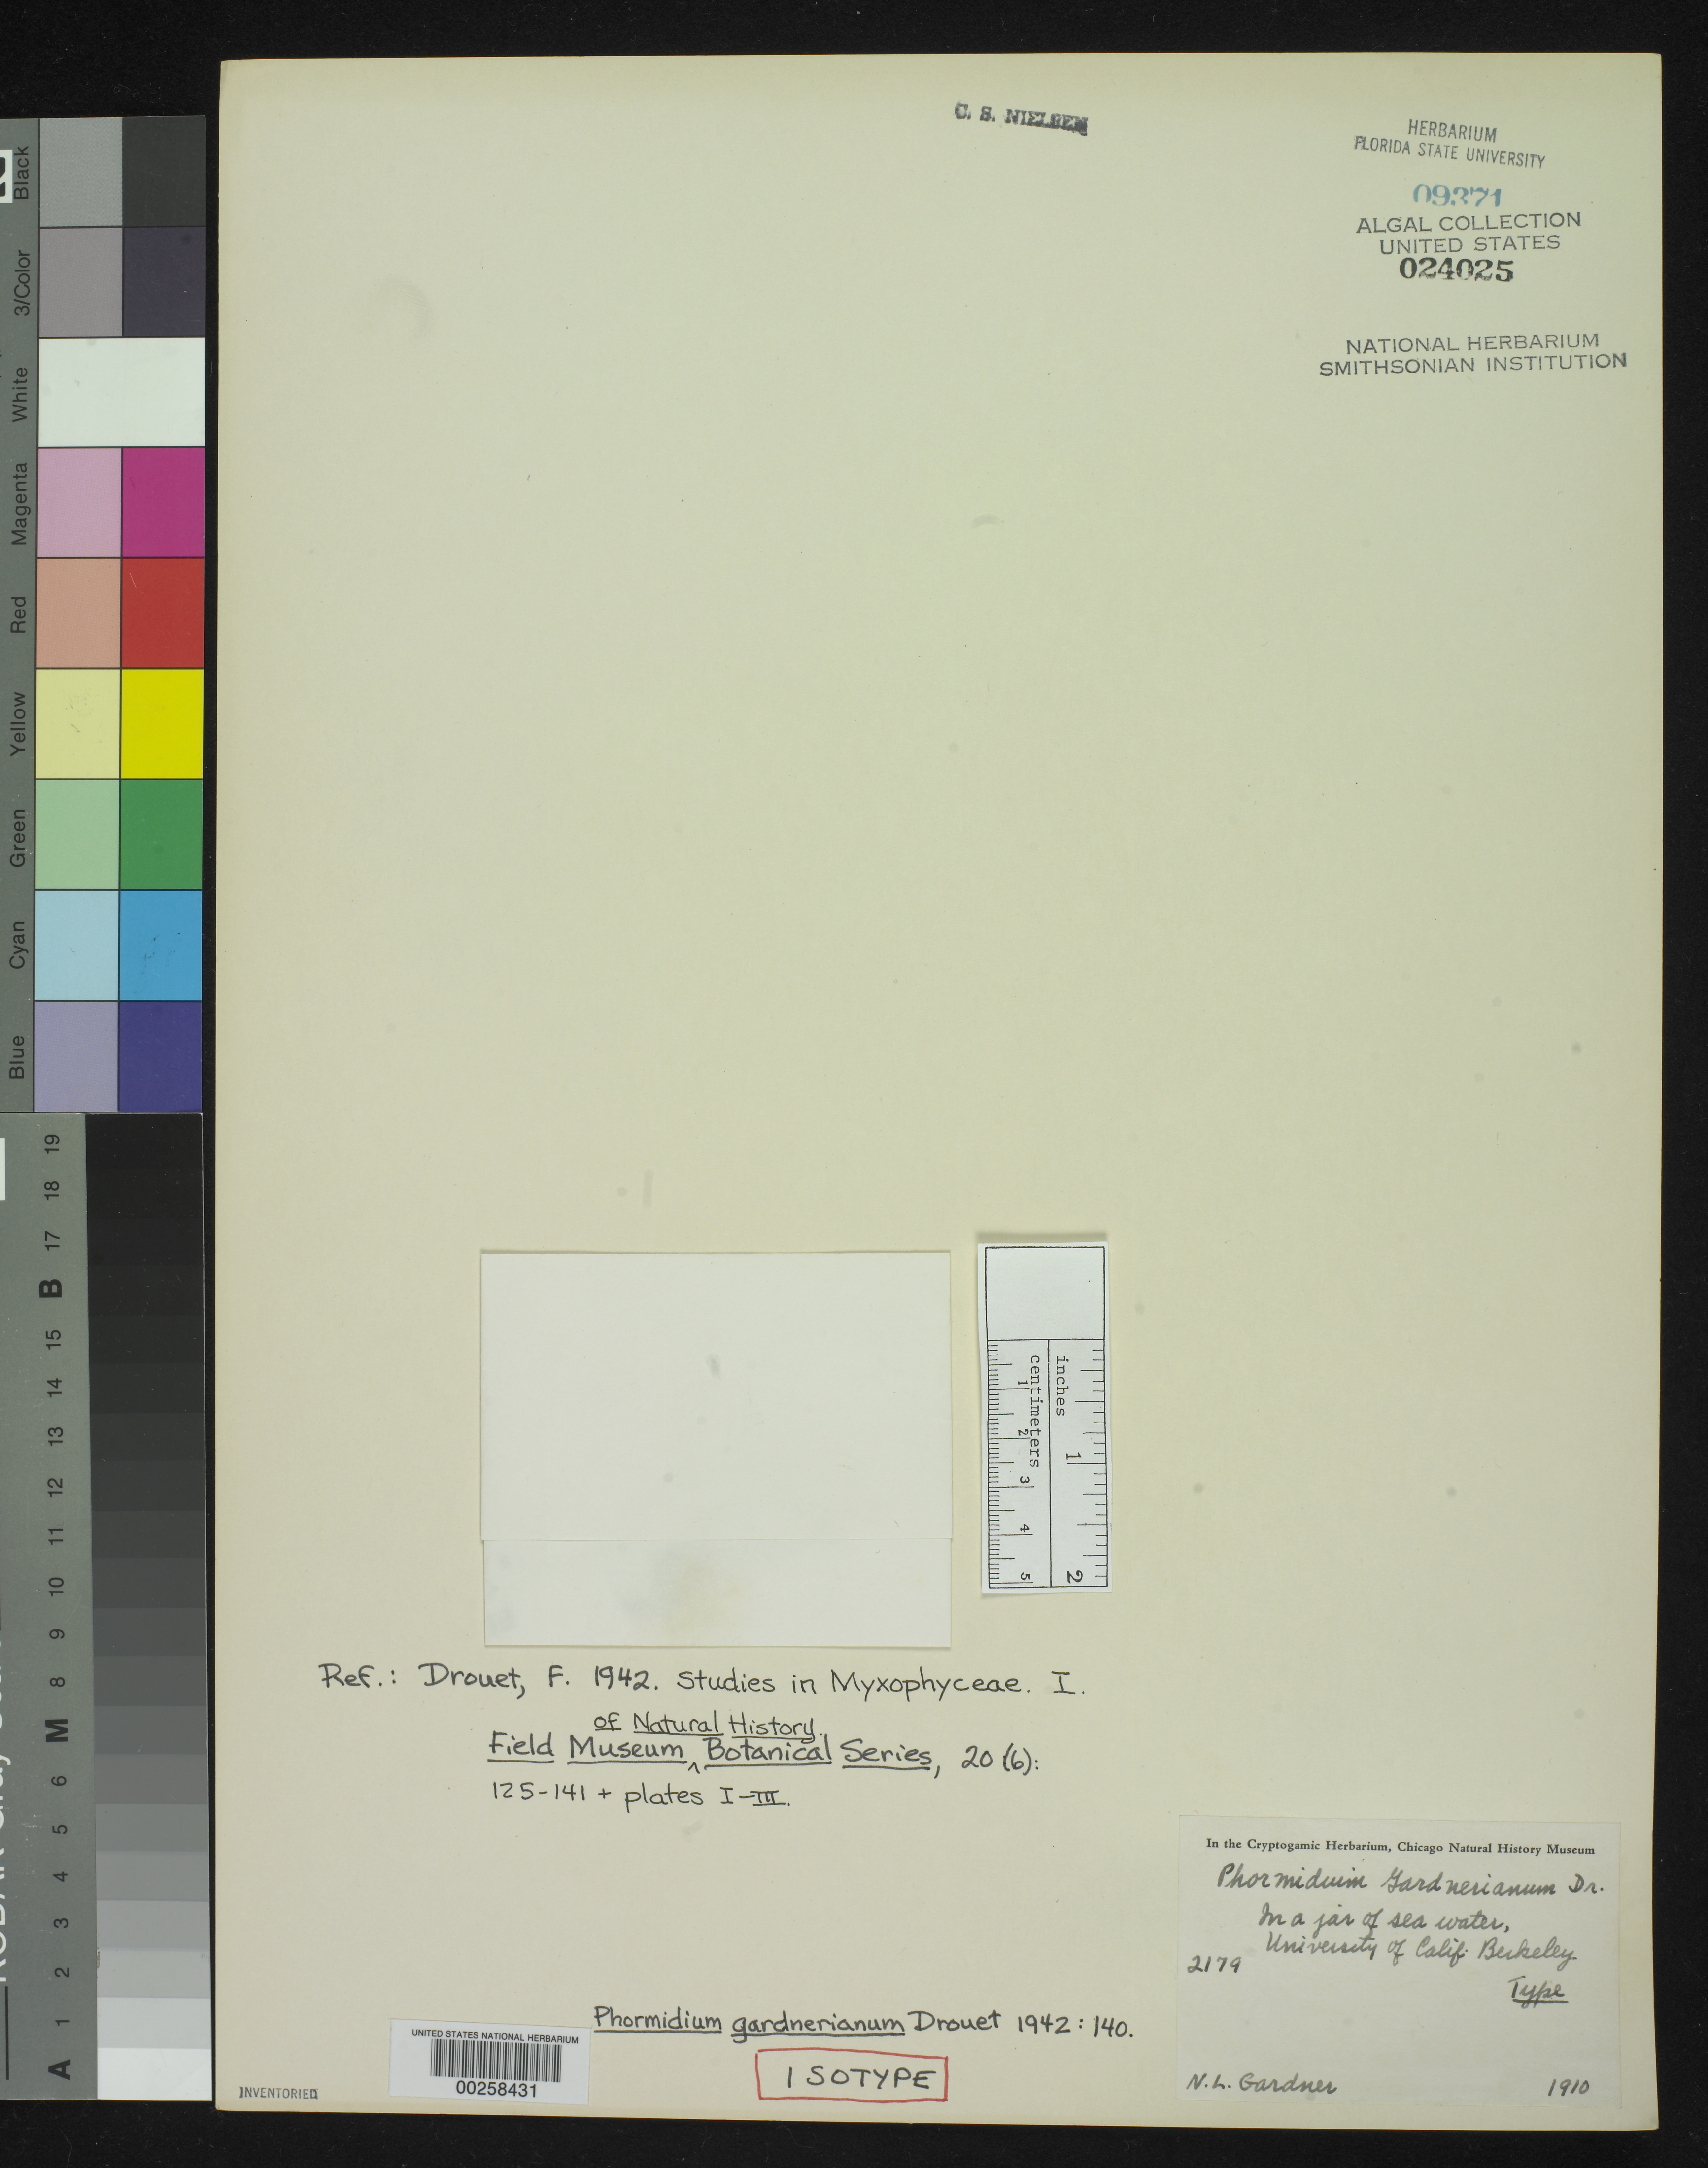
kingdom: Bacteria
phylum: Cyanobacteria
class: Cyanobacteriia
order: Cyanobacteriales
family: Oscillatoriaceae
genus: Phormidium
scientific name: Phormidium gardnerianum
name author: F.E. Drouet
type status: Isotype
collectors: N. Gardner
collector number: NLG 2179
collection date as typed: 1910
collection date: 1910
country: United States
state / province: California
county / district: Alameda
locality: Berkeley, University of California.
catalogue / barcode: US 24025